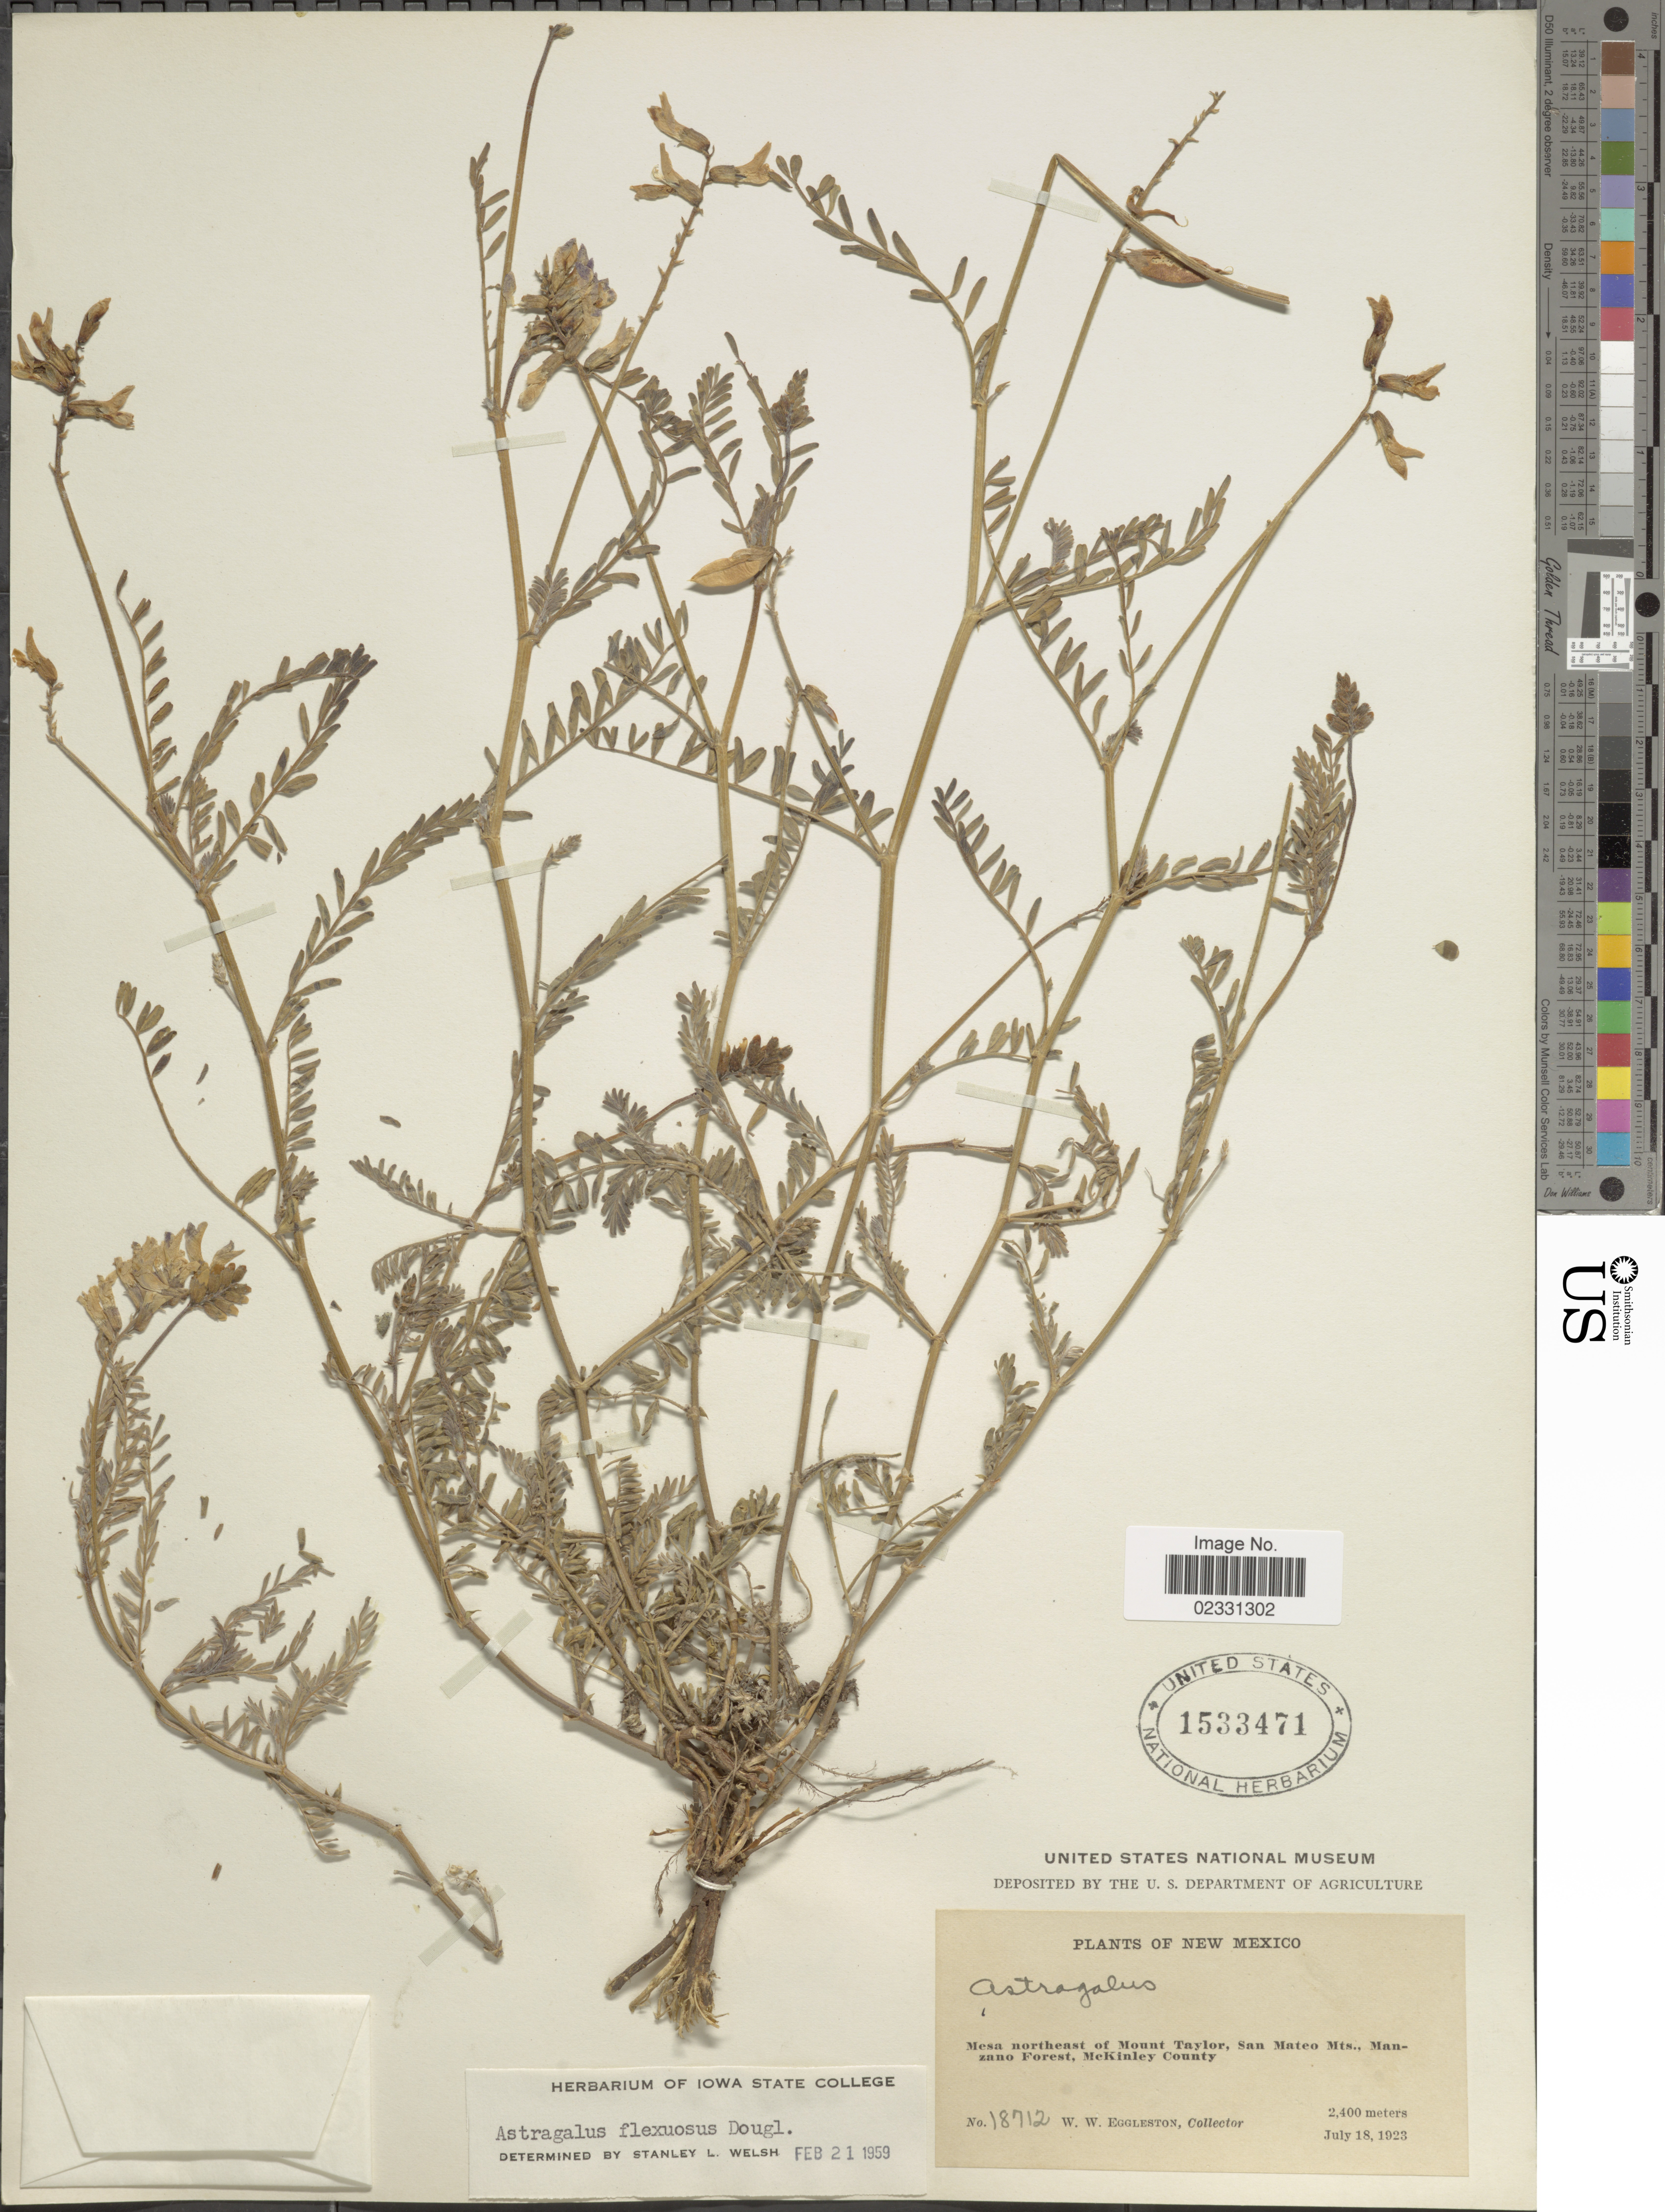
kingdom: Plantae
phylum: Tracheophyta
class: Magnoliopsida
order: Fabales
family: Fabaceae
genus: Astragalus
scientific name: Astragalus flexuosus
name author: (Hook.) Douglas ex G. Don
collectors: W. W. Eggleston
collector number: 18712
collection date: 1923-07-18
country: United States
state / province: New Mexico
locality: Mesa northeast of Mount Taylor, San Mateo Mts., Manzano Forest, McKinley County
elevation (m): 2400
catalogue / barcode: US 1533471